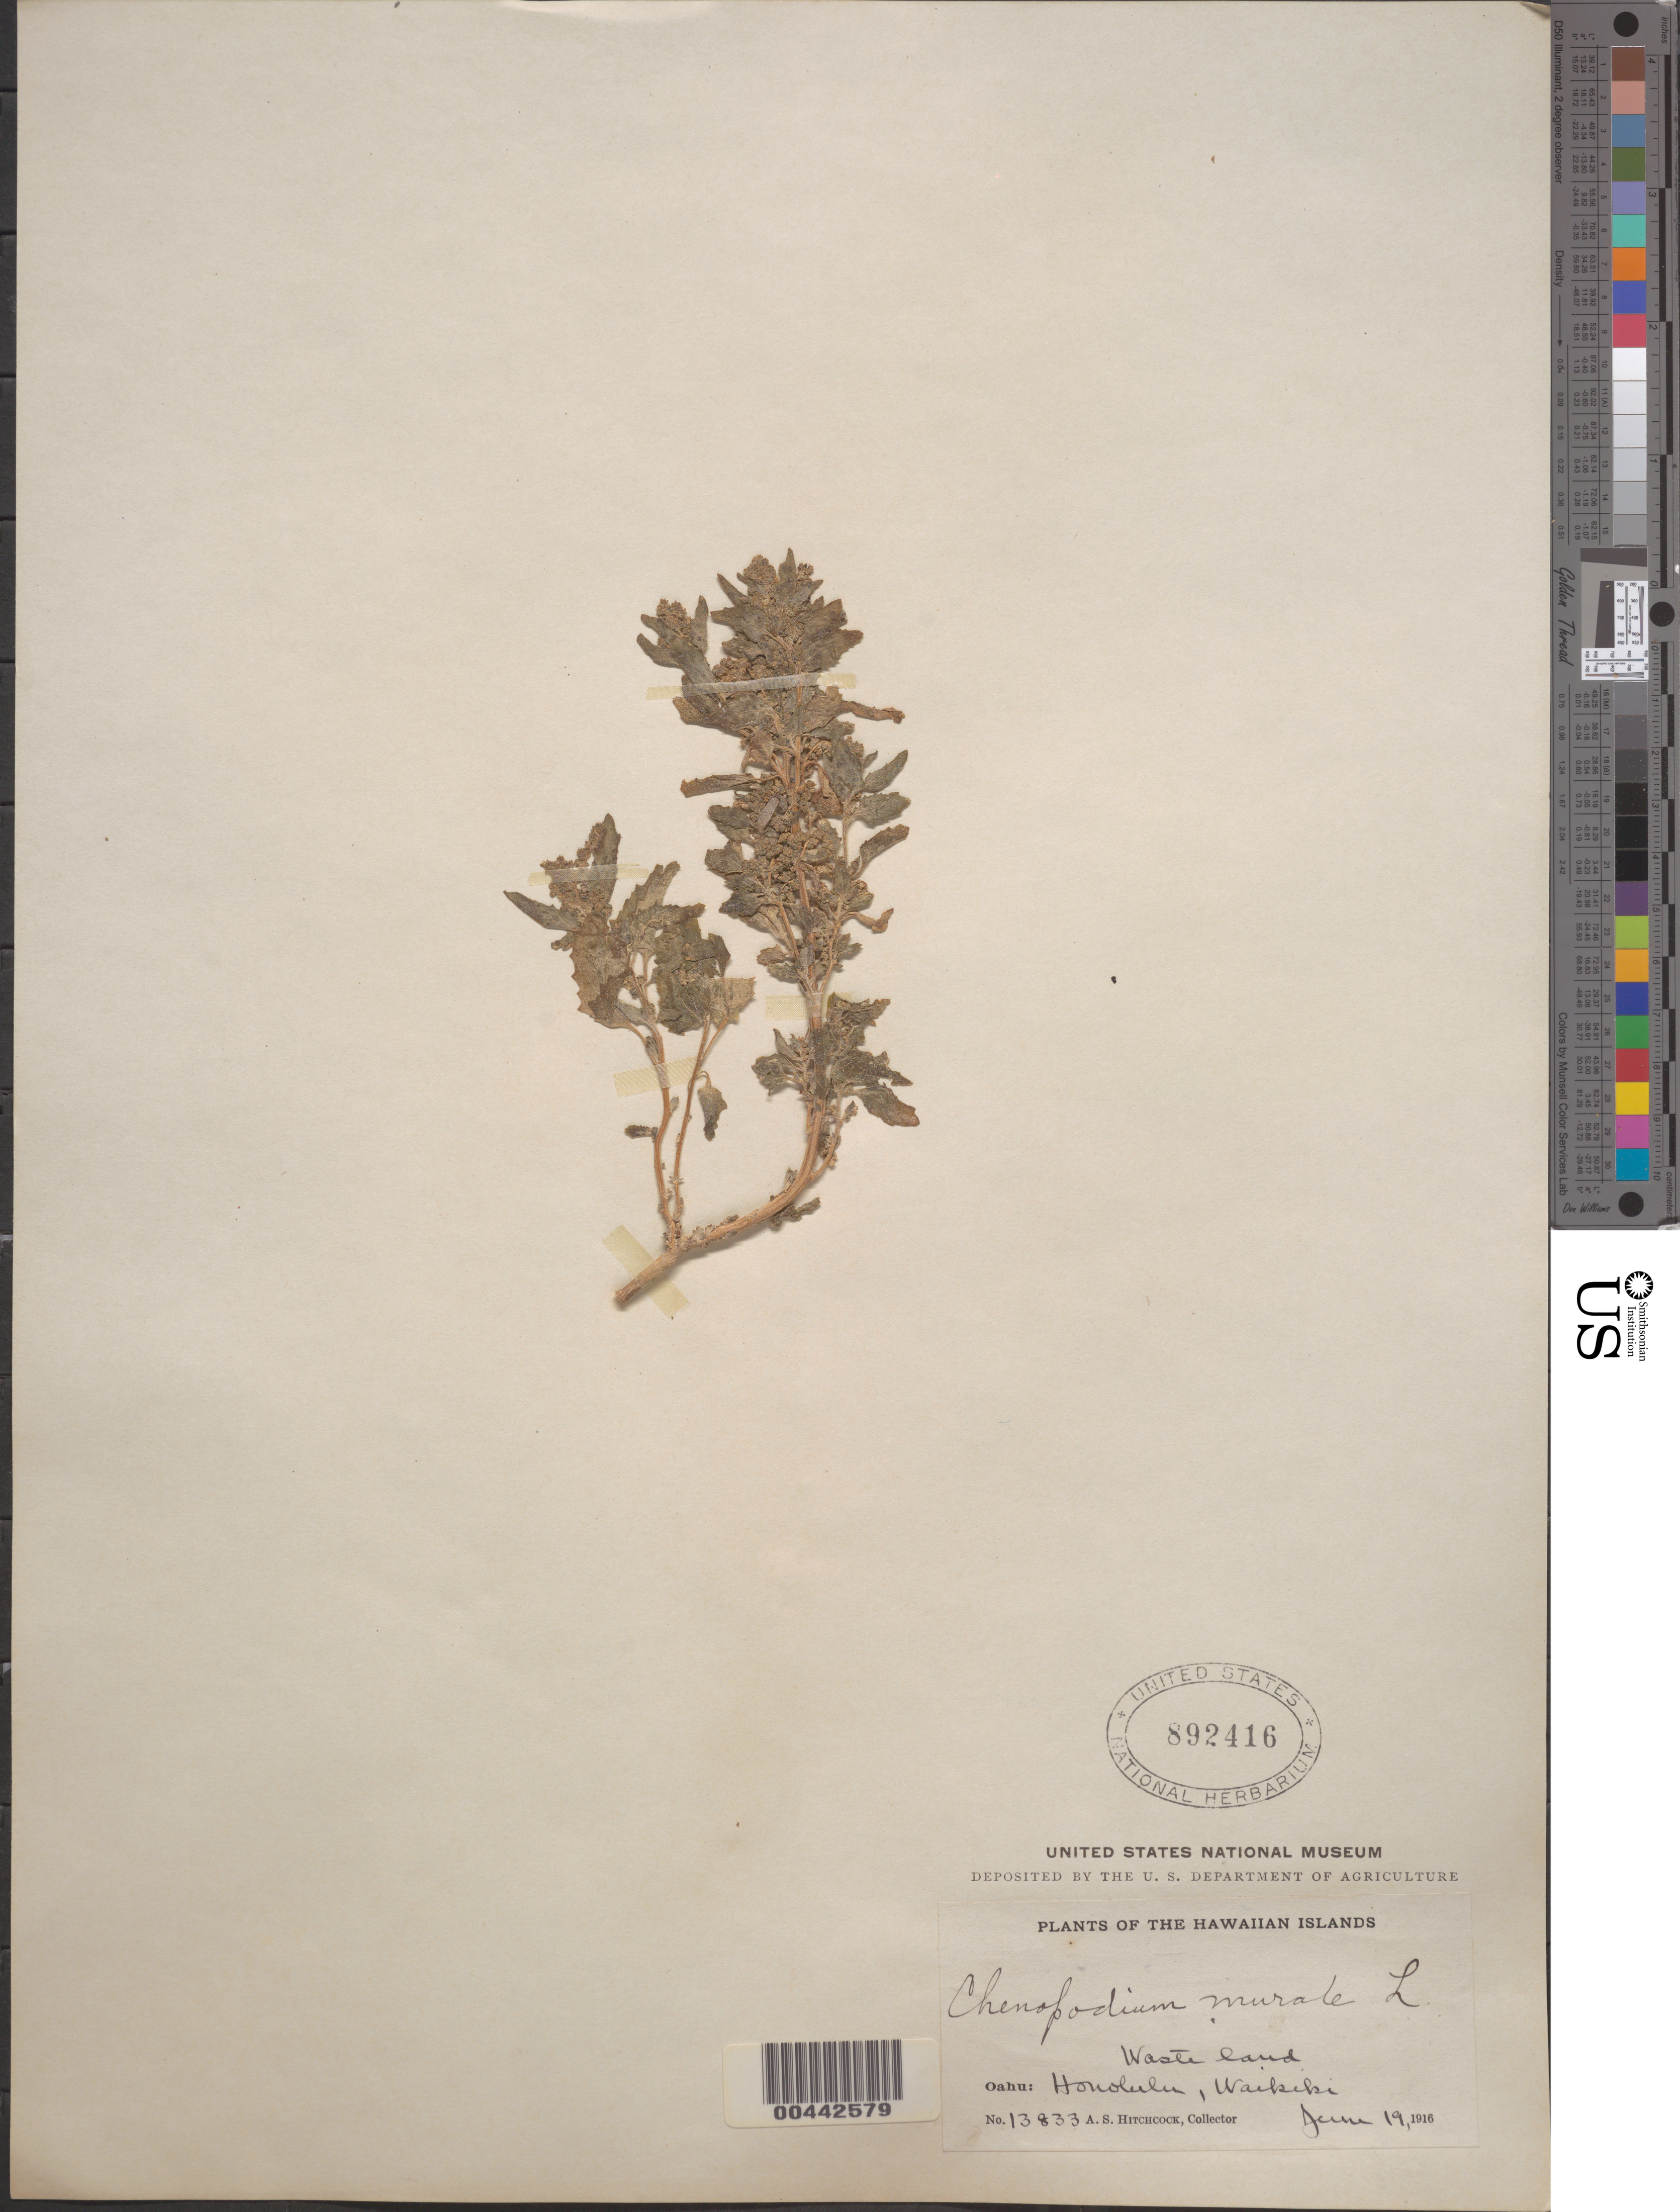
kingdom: Plantae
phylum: Tracheophyta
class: Magnoliopsida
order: Caryophyllales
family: Amaranthaceae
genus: Chenopodiastrum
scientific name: Chenopodiastrum murale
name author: (L.) S. Fuentes et al.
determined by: Wagner, W. L., (BOT), Smithsonian Institution - National Museum of Natural History (UNITED STATES)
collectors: A. S. Hitchcock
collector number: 13833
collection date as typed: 19 Jun 1916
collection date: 1916-06-19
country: United States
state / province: Hawaii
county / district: Honolulu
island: Oahu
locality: Honolulu, Waikiki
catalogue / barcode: US 892416